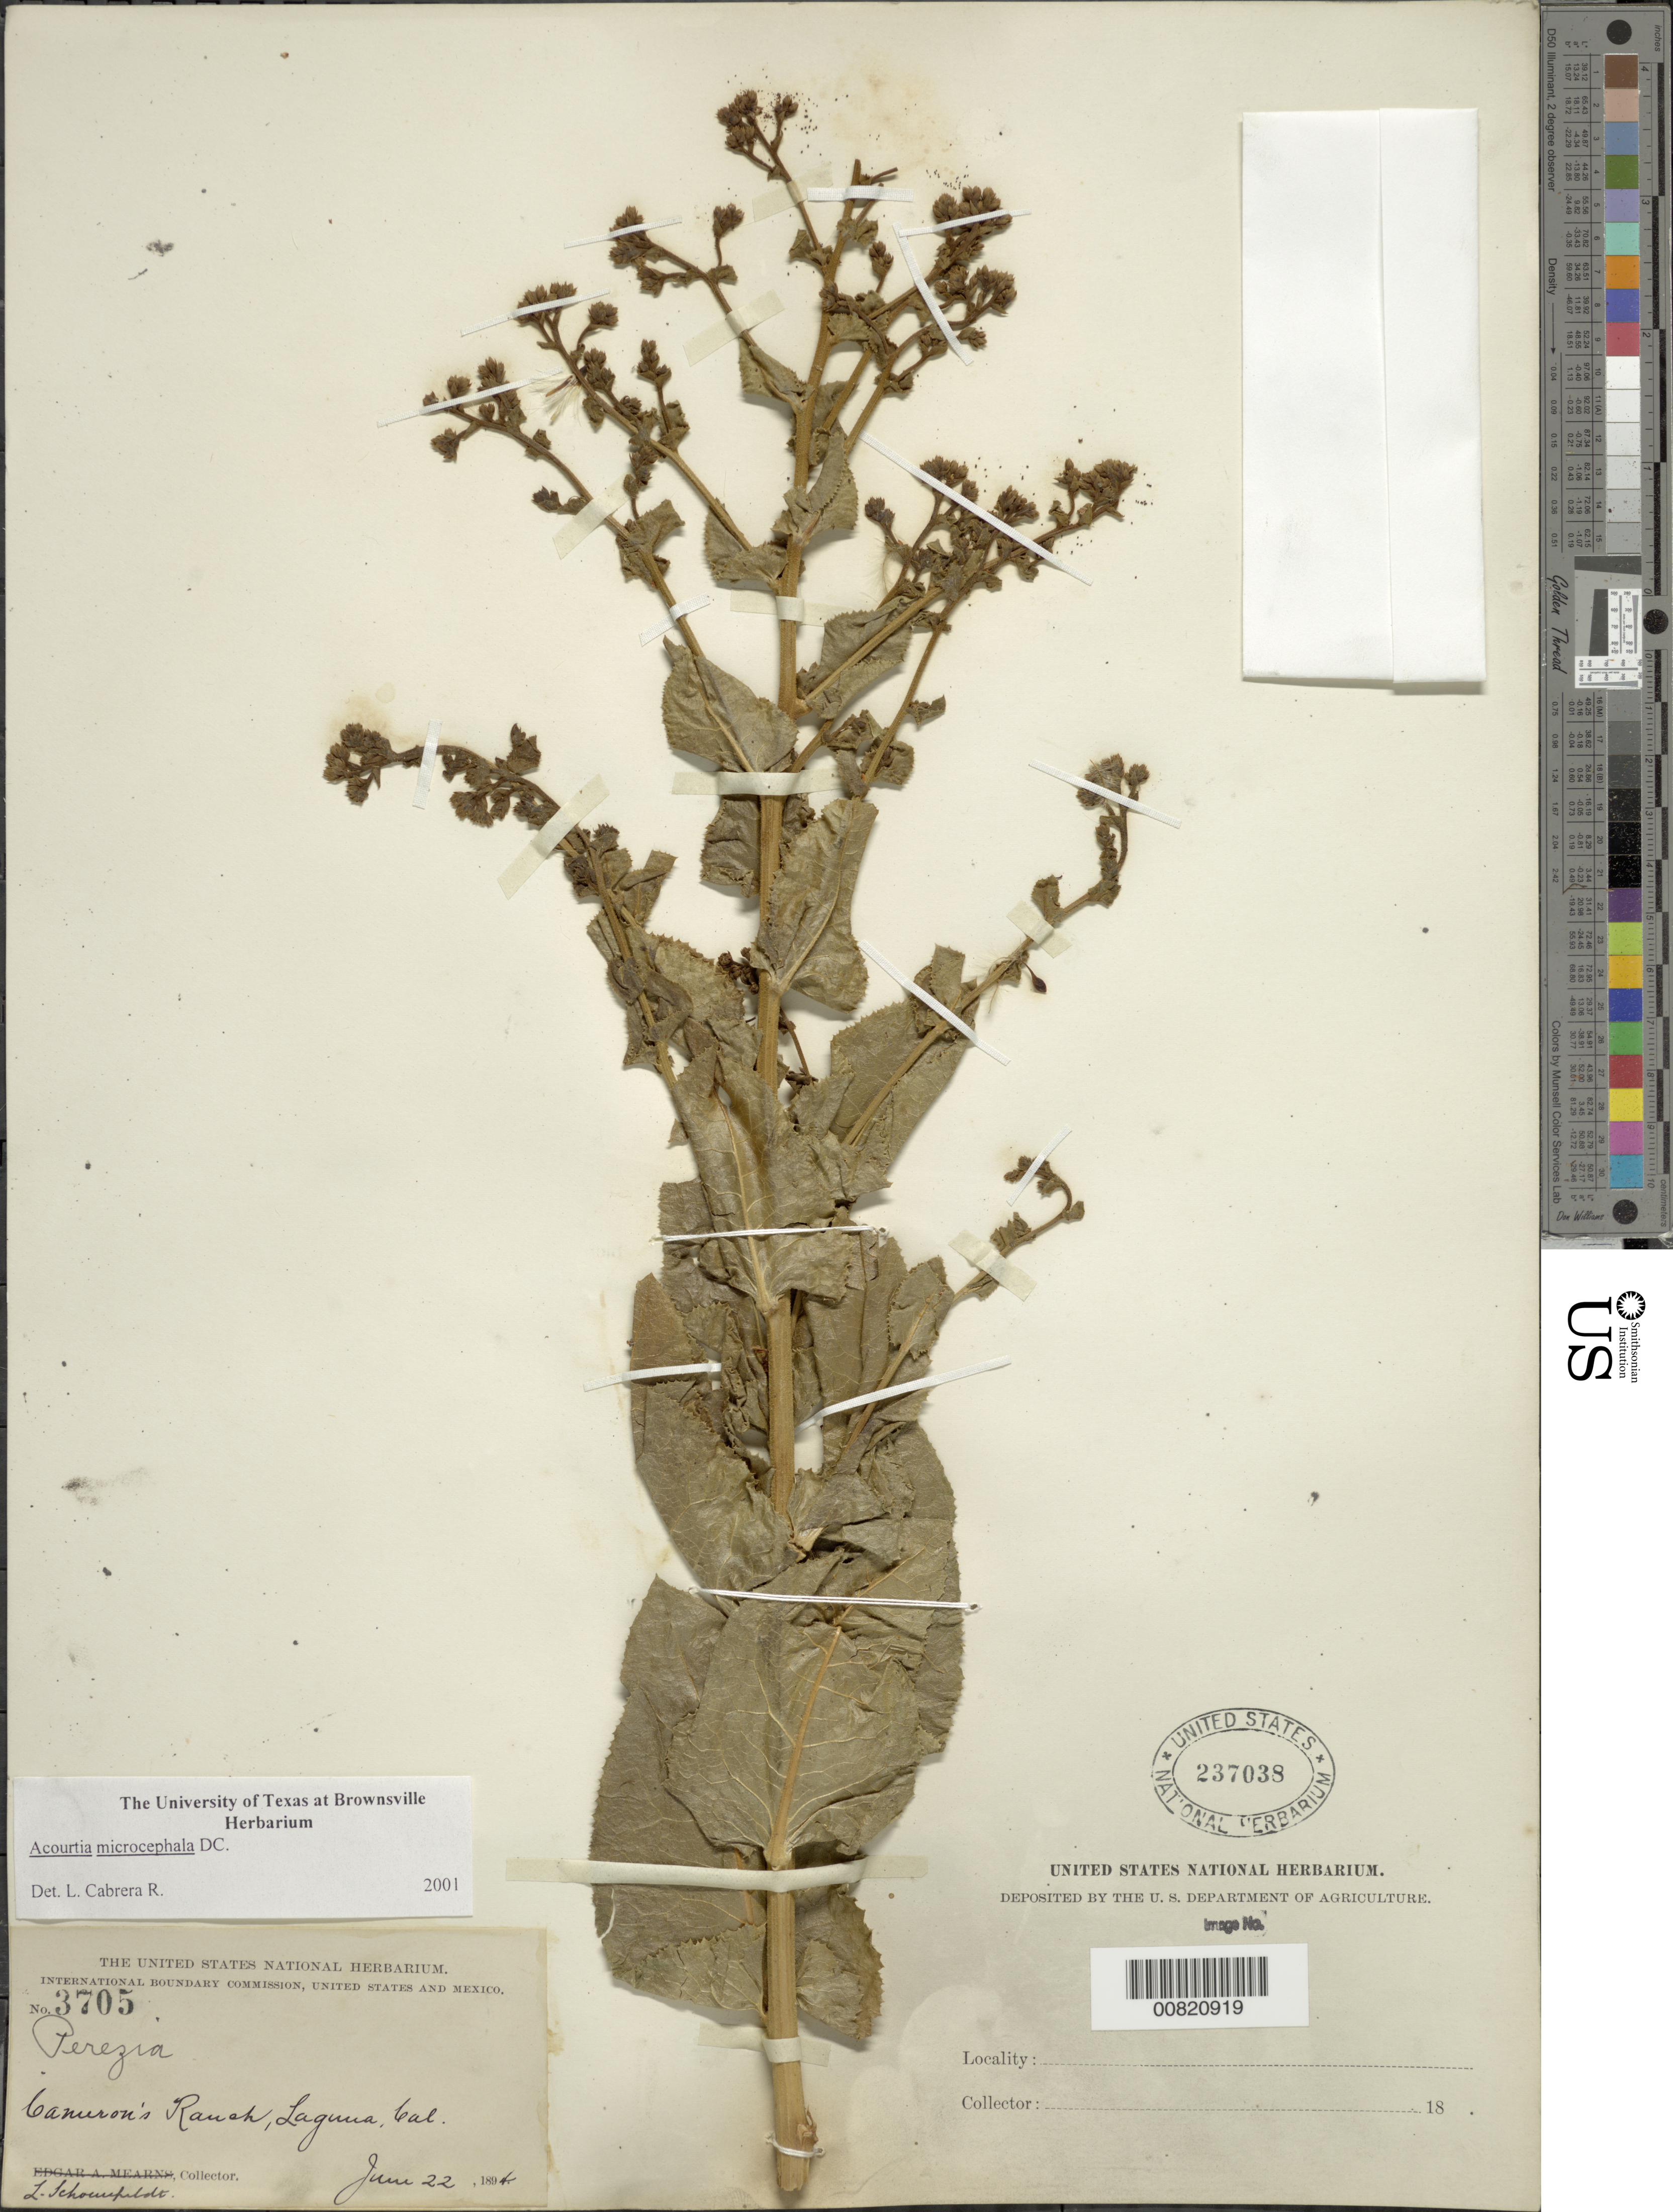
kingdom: Plantae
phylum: Tracheophyta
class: Magnoliopsida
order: Asterales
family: Asteraceae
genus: Acourtia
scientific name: Acourtia microcephala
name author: DC.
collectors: L. Schounfeldt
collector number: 3705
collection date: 1894-01-22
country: United States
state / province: California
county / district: Orange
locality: Canuron's Ranch, Laguna, Cal.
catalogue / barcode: US 237038